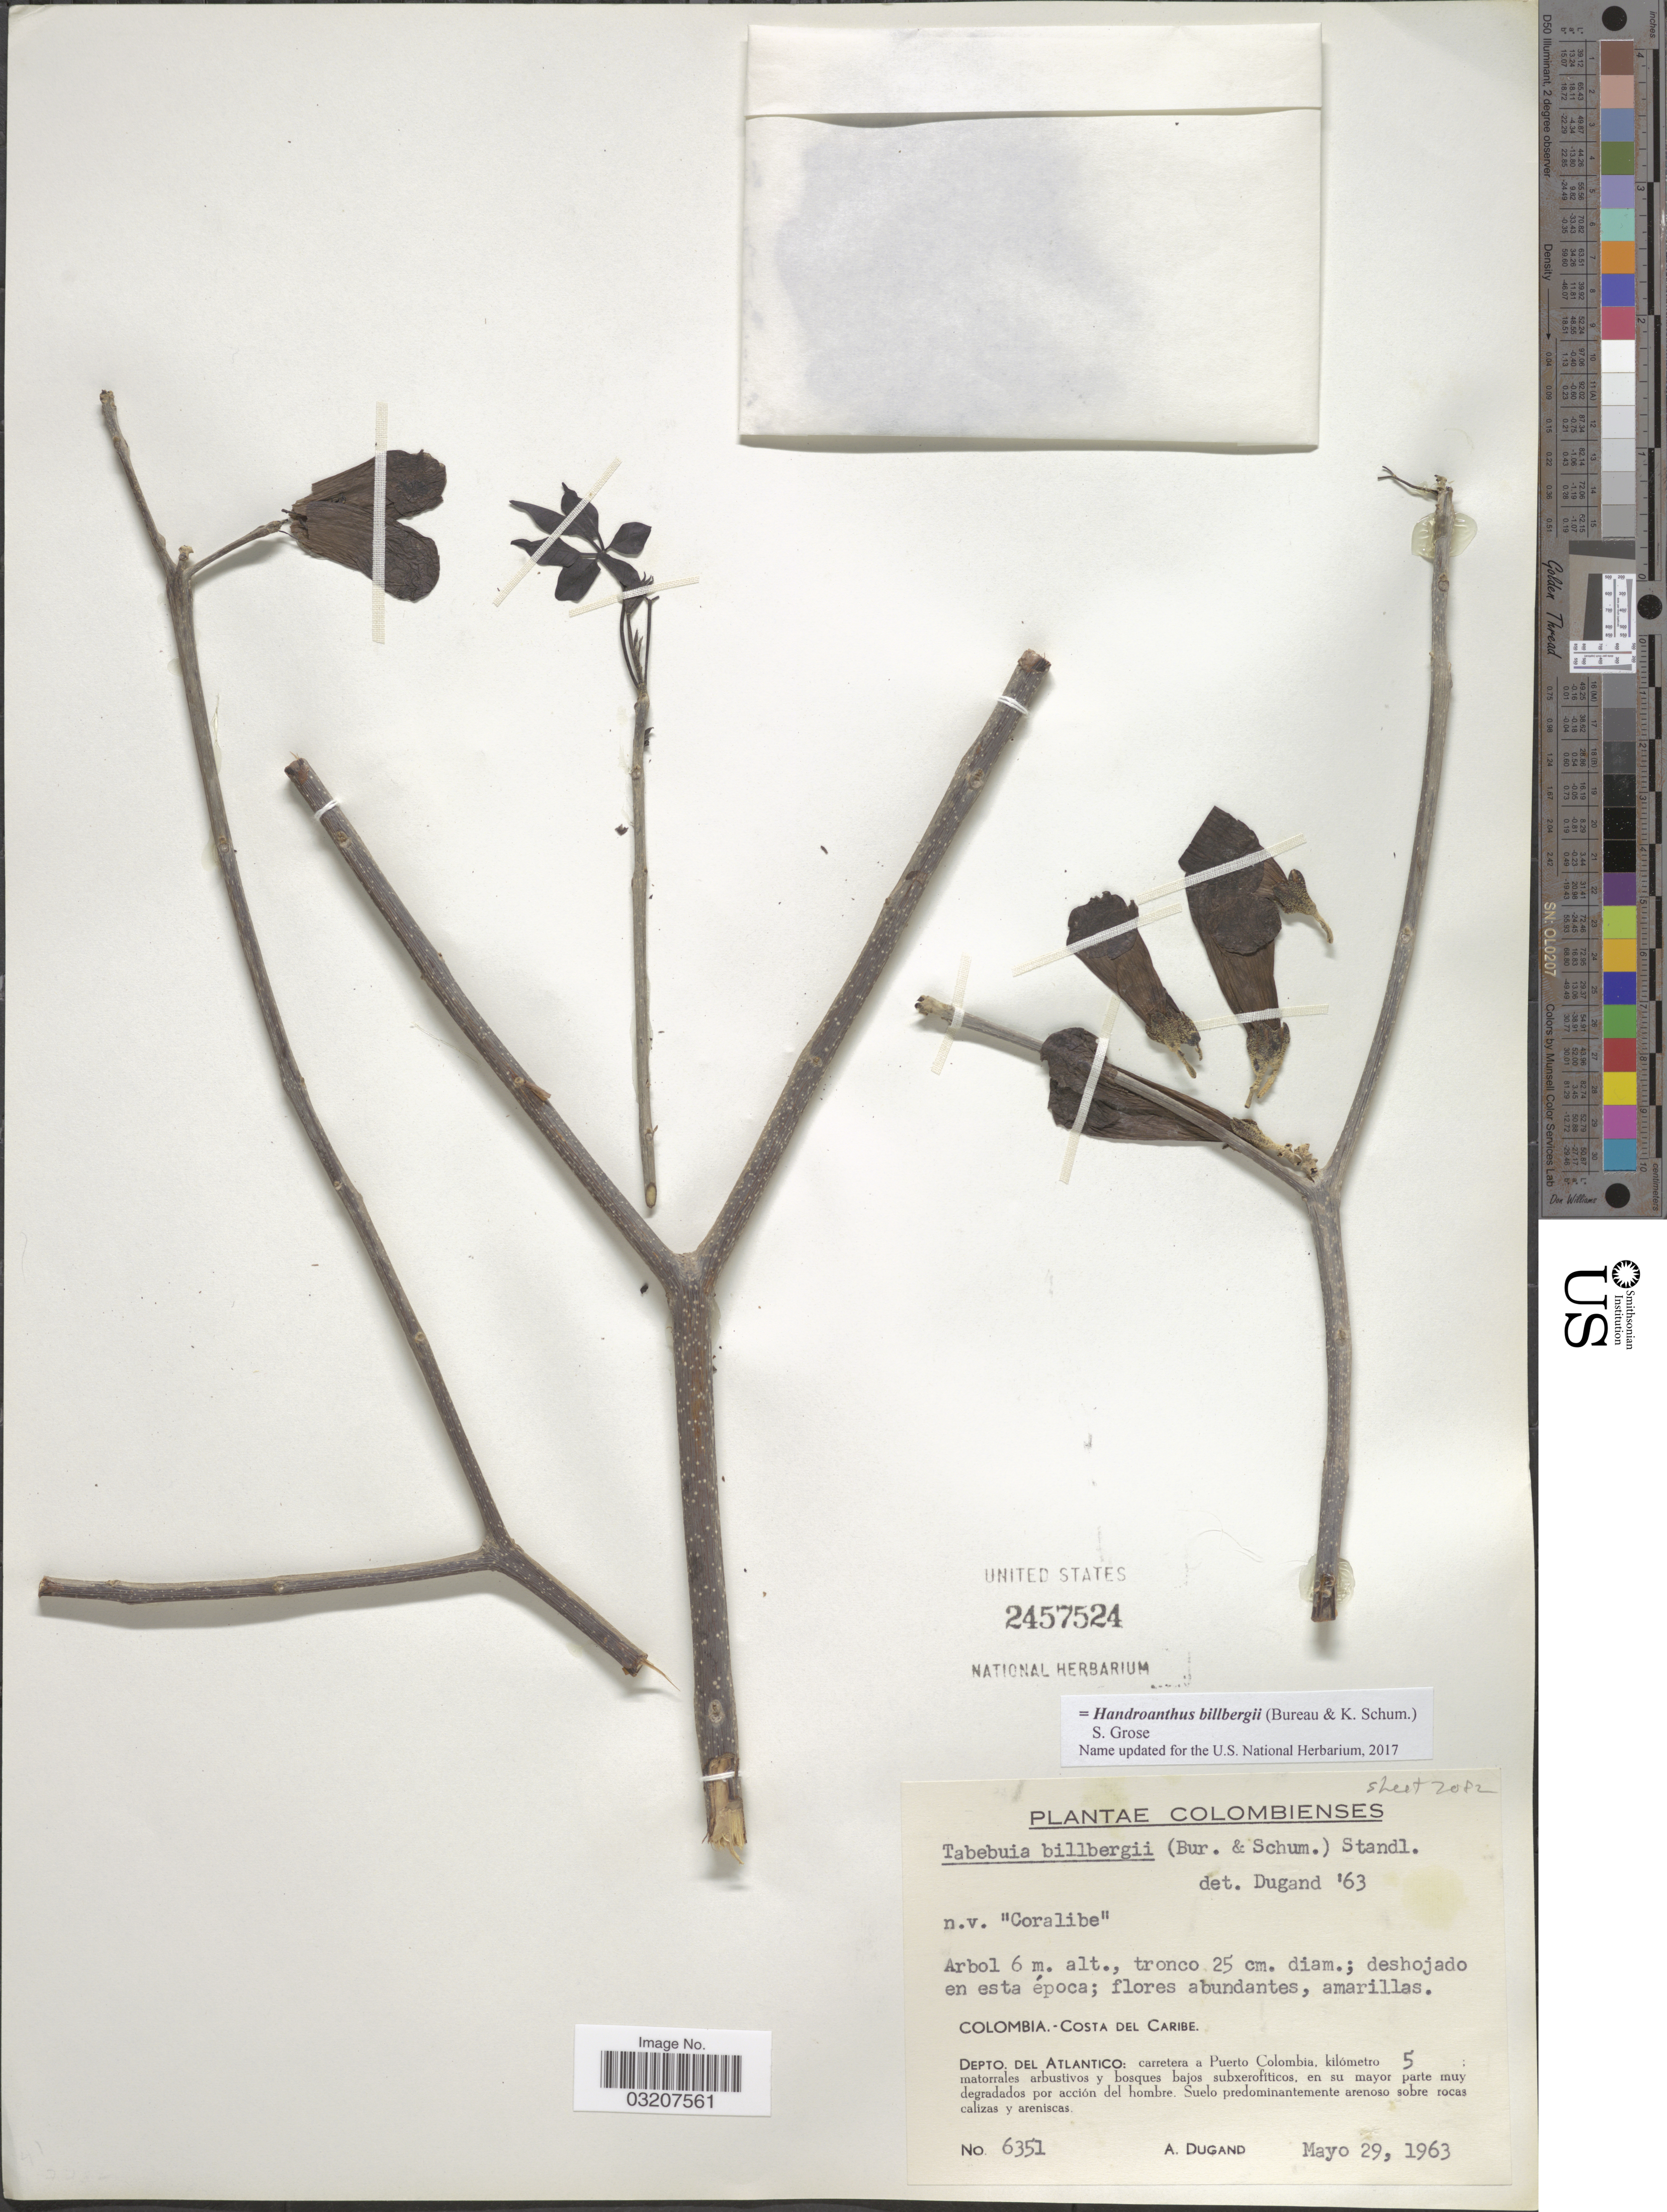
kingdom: Plantae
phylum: Tracheophyta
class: Magnoliopsida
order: Lamiales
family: Bignoniaceae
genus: Handroanthus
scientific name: Handroanthus billbergii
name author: (Bureau & K. Schum.) S.O. Grose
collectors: A. Dugand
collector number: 6351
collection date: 1963-05-29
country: Colombia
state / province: Atlántico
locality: Costa del Caribe. Depto. del Atlántico: carretera a Puerto Colombia, kilómetro 5; matorrales arbustivos y bosques bajos subxerofíticos.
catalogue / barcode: US 2457524